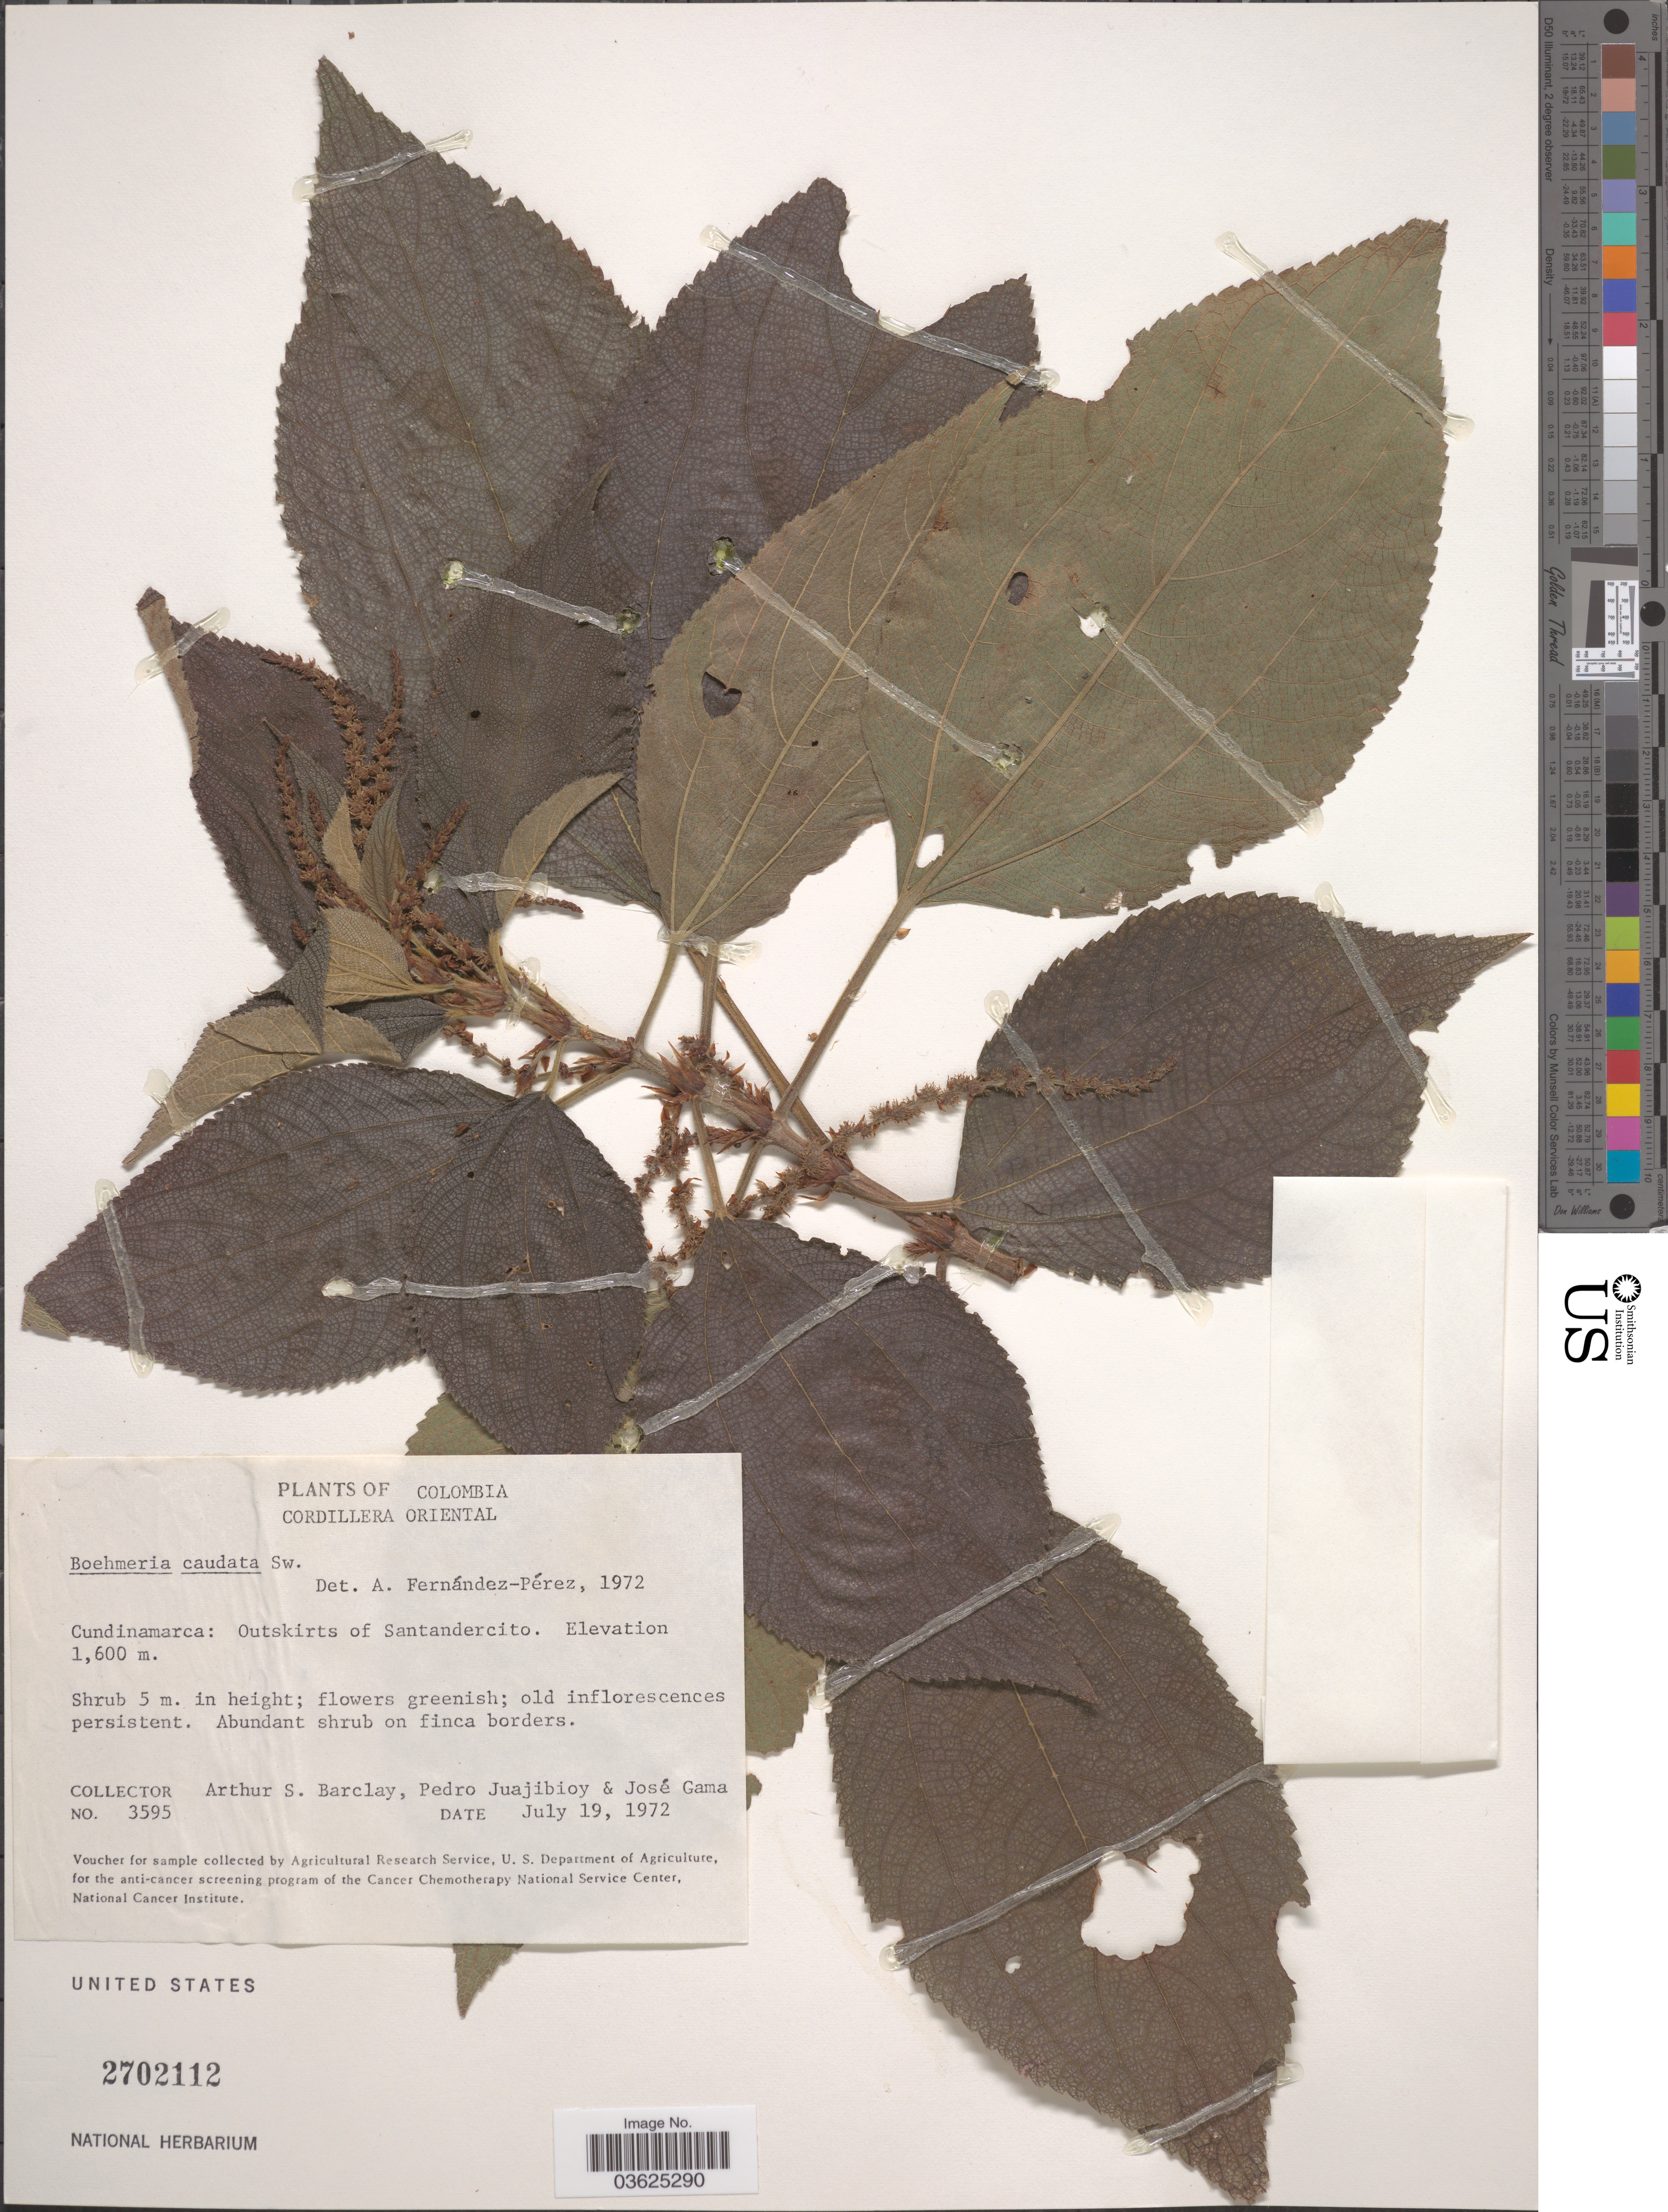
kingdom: Plantae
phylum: Tracheophyta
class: Magnoliopsida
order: Rosales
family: Urticaceae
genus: Boehmeria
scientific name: Boehmeria caudata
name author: Sw.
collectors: P. Juajibioy & J. Gama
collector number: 3595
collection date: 1972-07-19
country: Colombia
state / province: Cundinamarca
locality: Cordillera Oriental. Outskirts of Santandercito.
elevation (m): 1600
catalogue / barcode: US 2702112